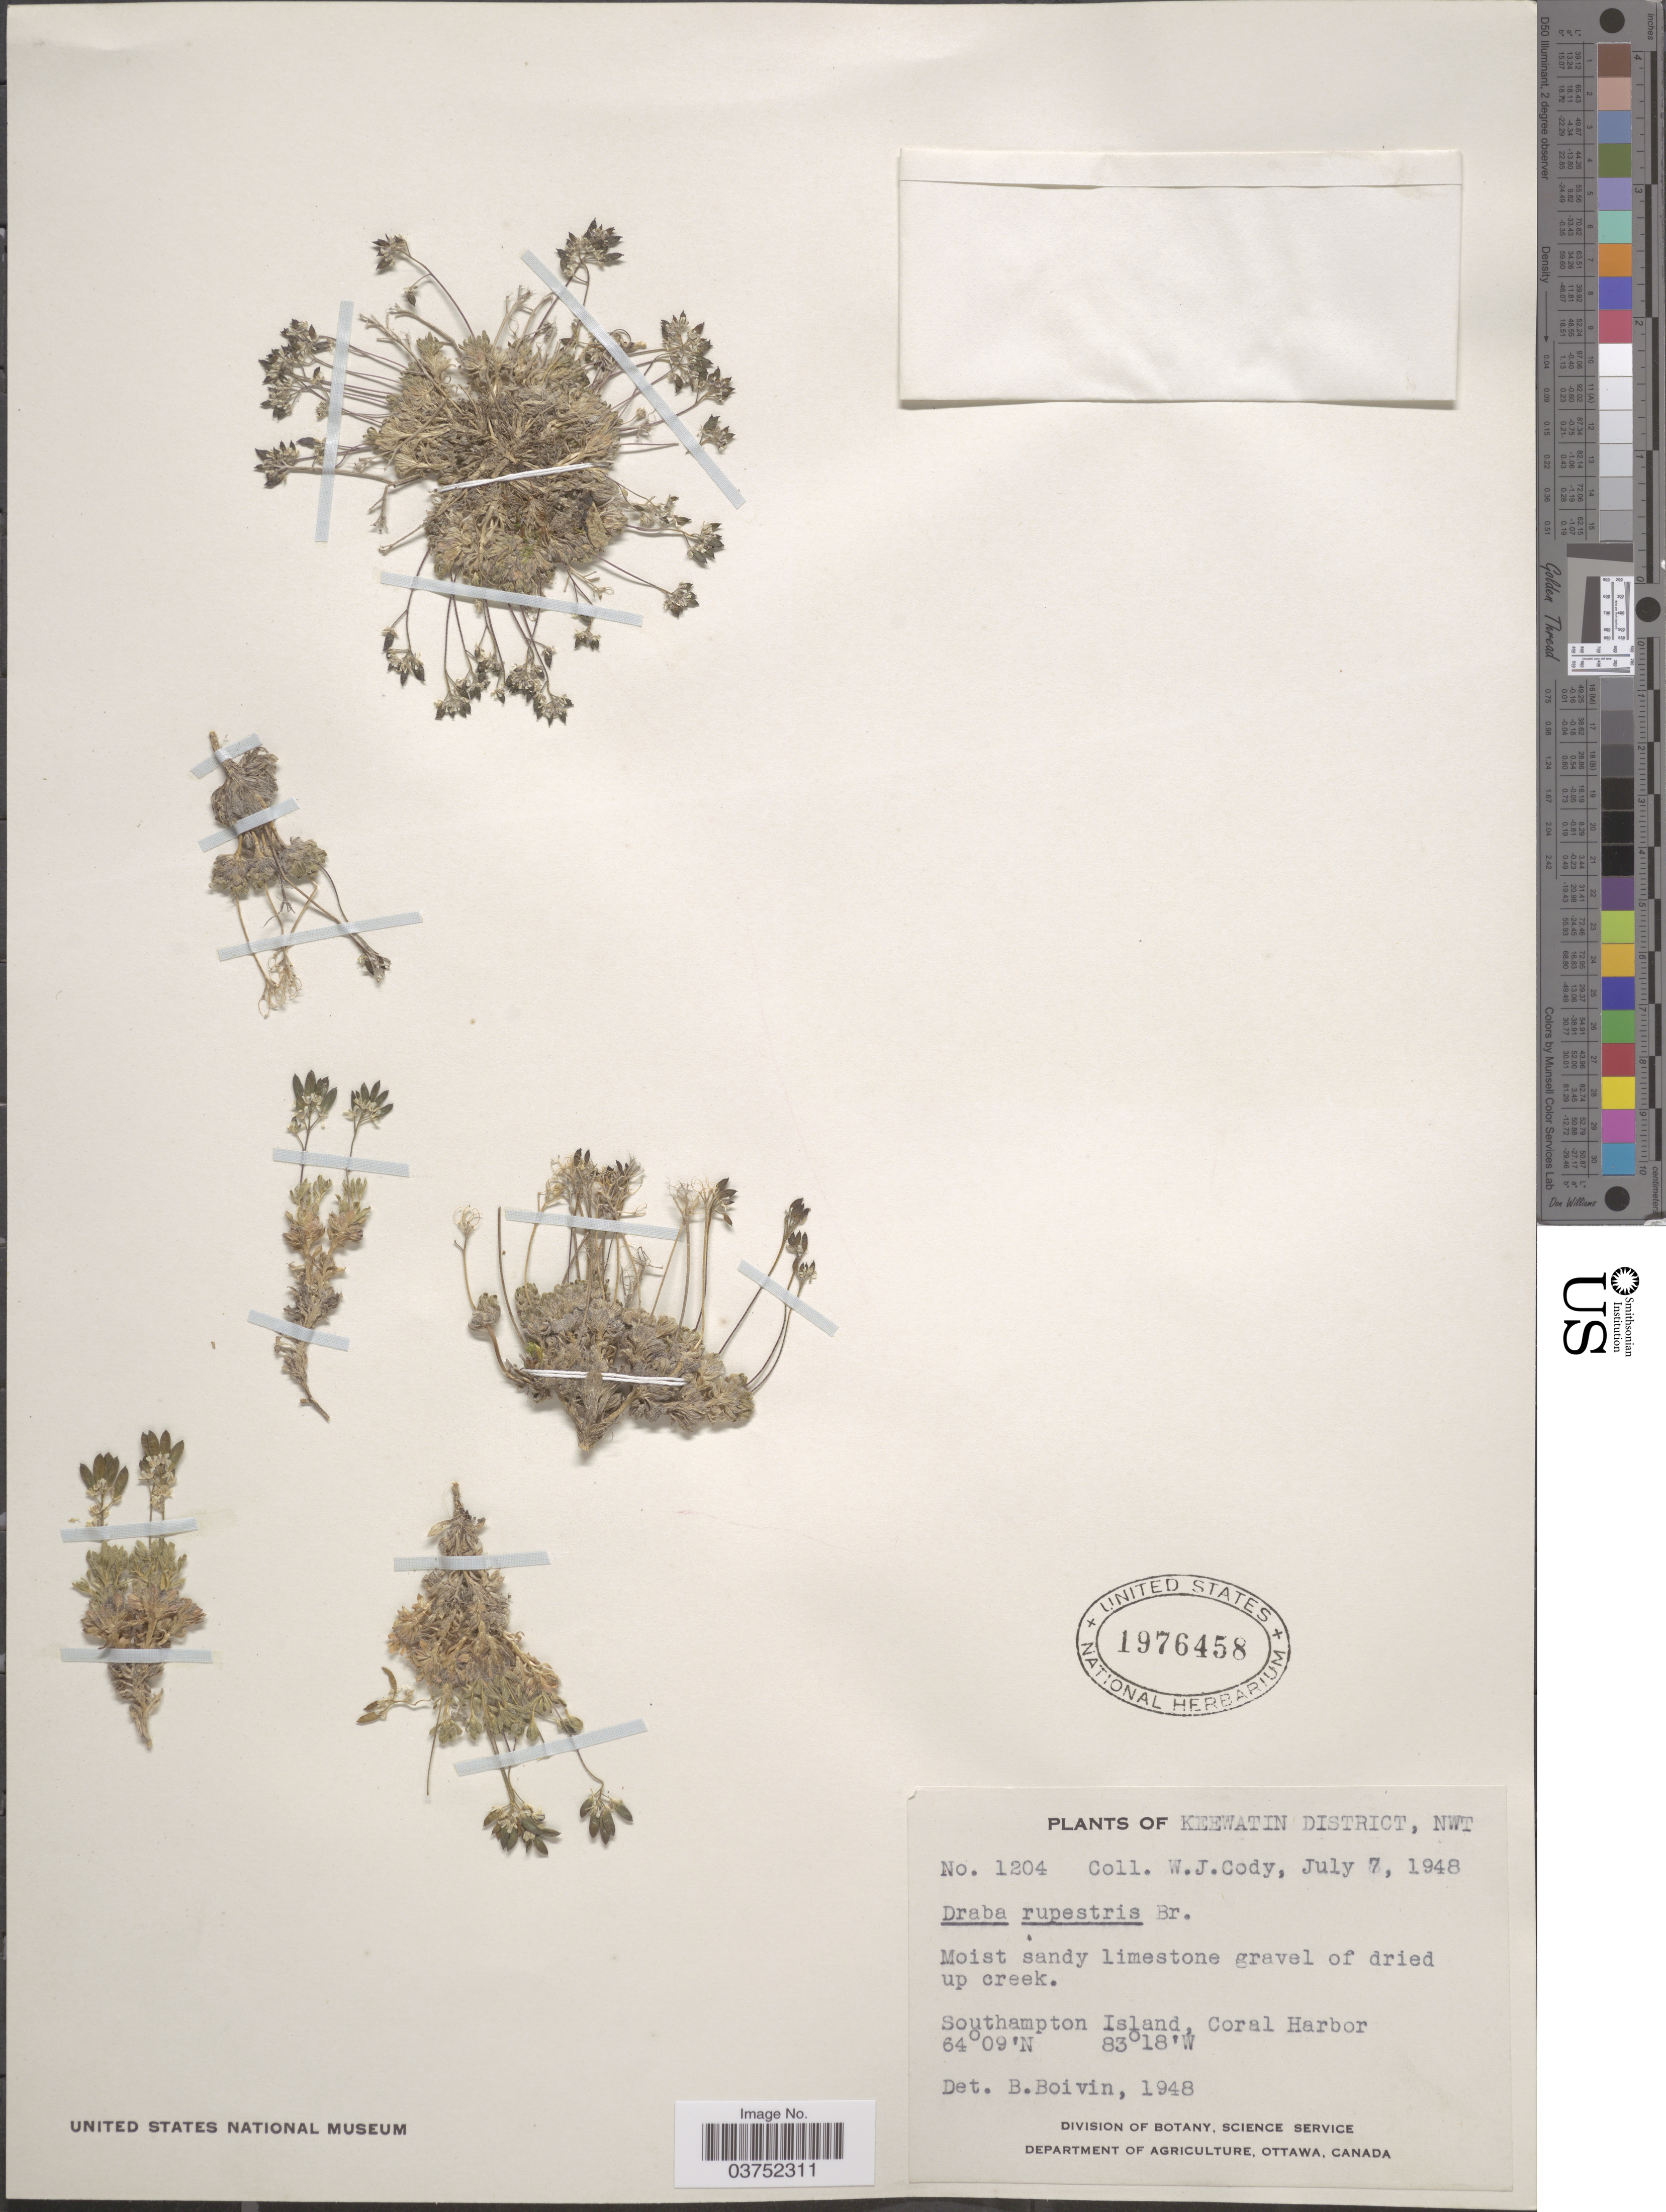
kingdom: Plantae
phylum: Tracheophyta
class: Magnoliopsida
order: Brassicales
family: Brassicaceae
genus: Draba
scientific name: Draba rupestris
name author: W.T. Aiton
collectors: W. Cody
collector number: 1204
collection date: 1948-07-07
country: Canada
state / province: Northwest Territories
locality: Keewatin District, Southampton Island, Coral Harbor.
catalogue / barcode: US 1976458